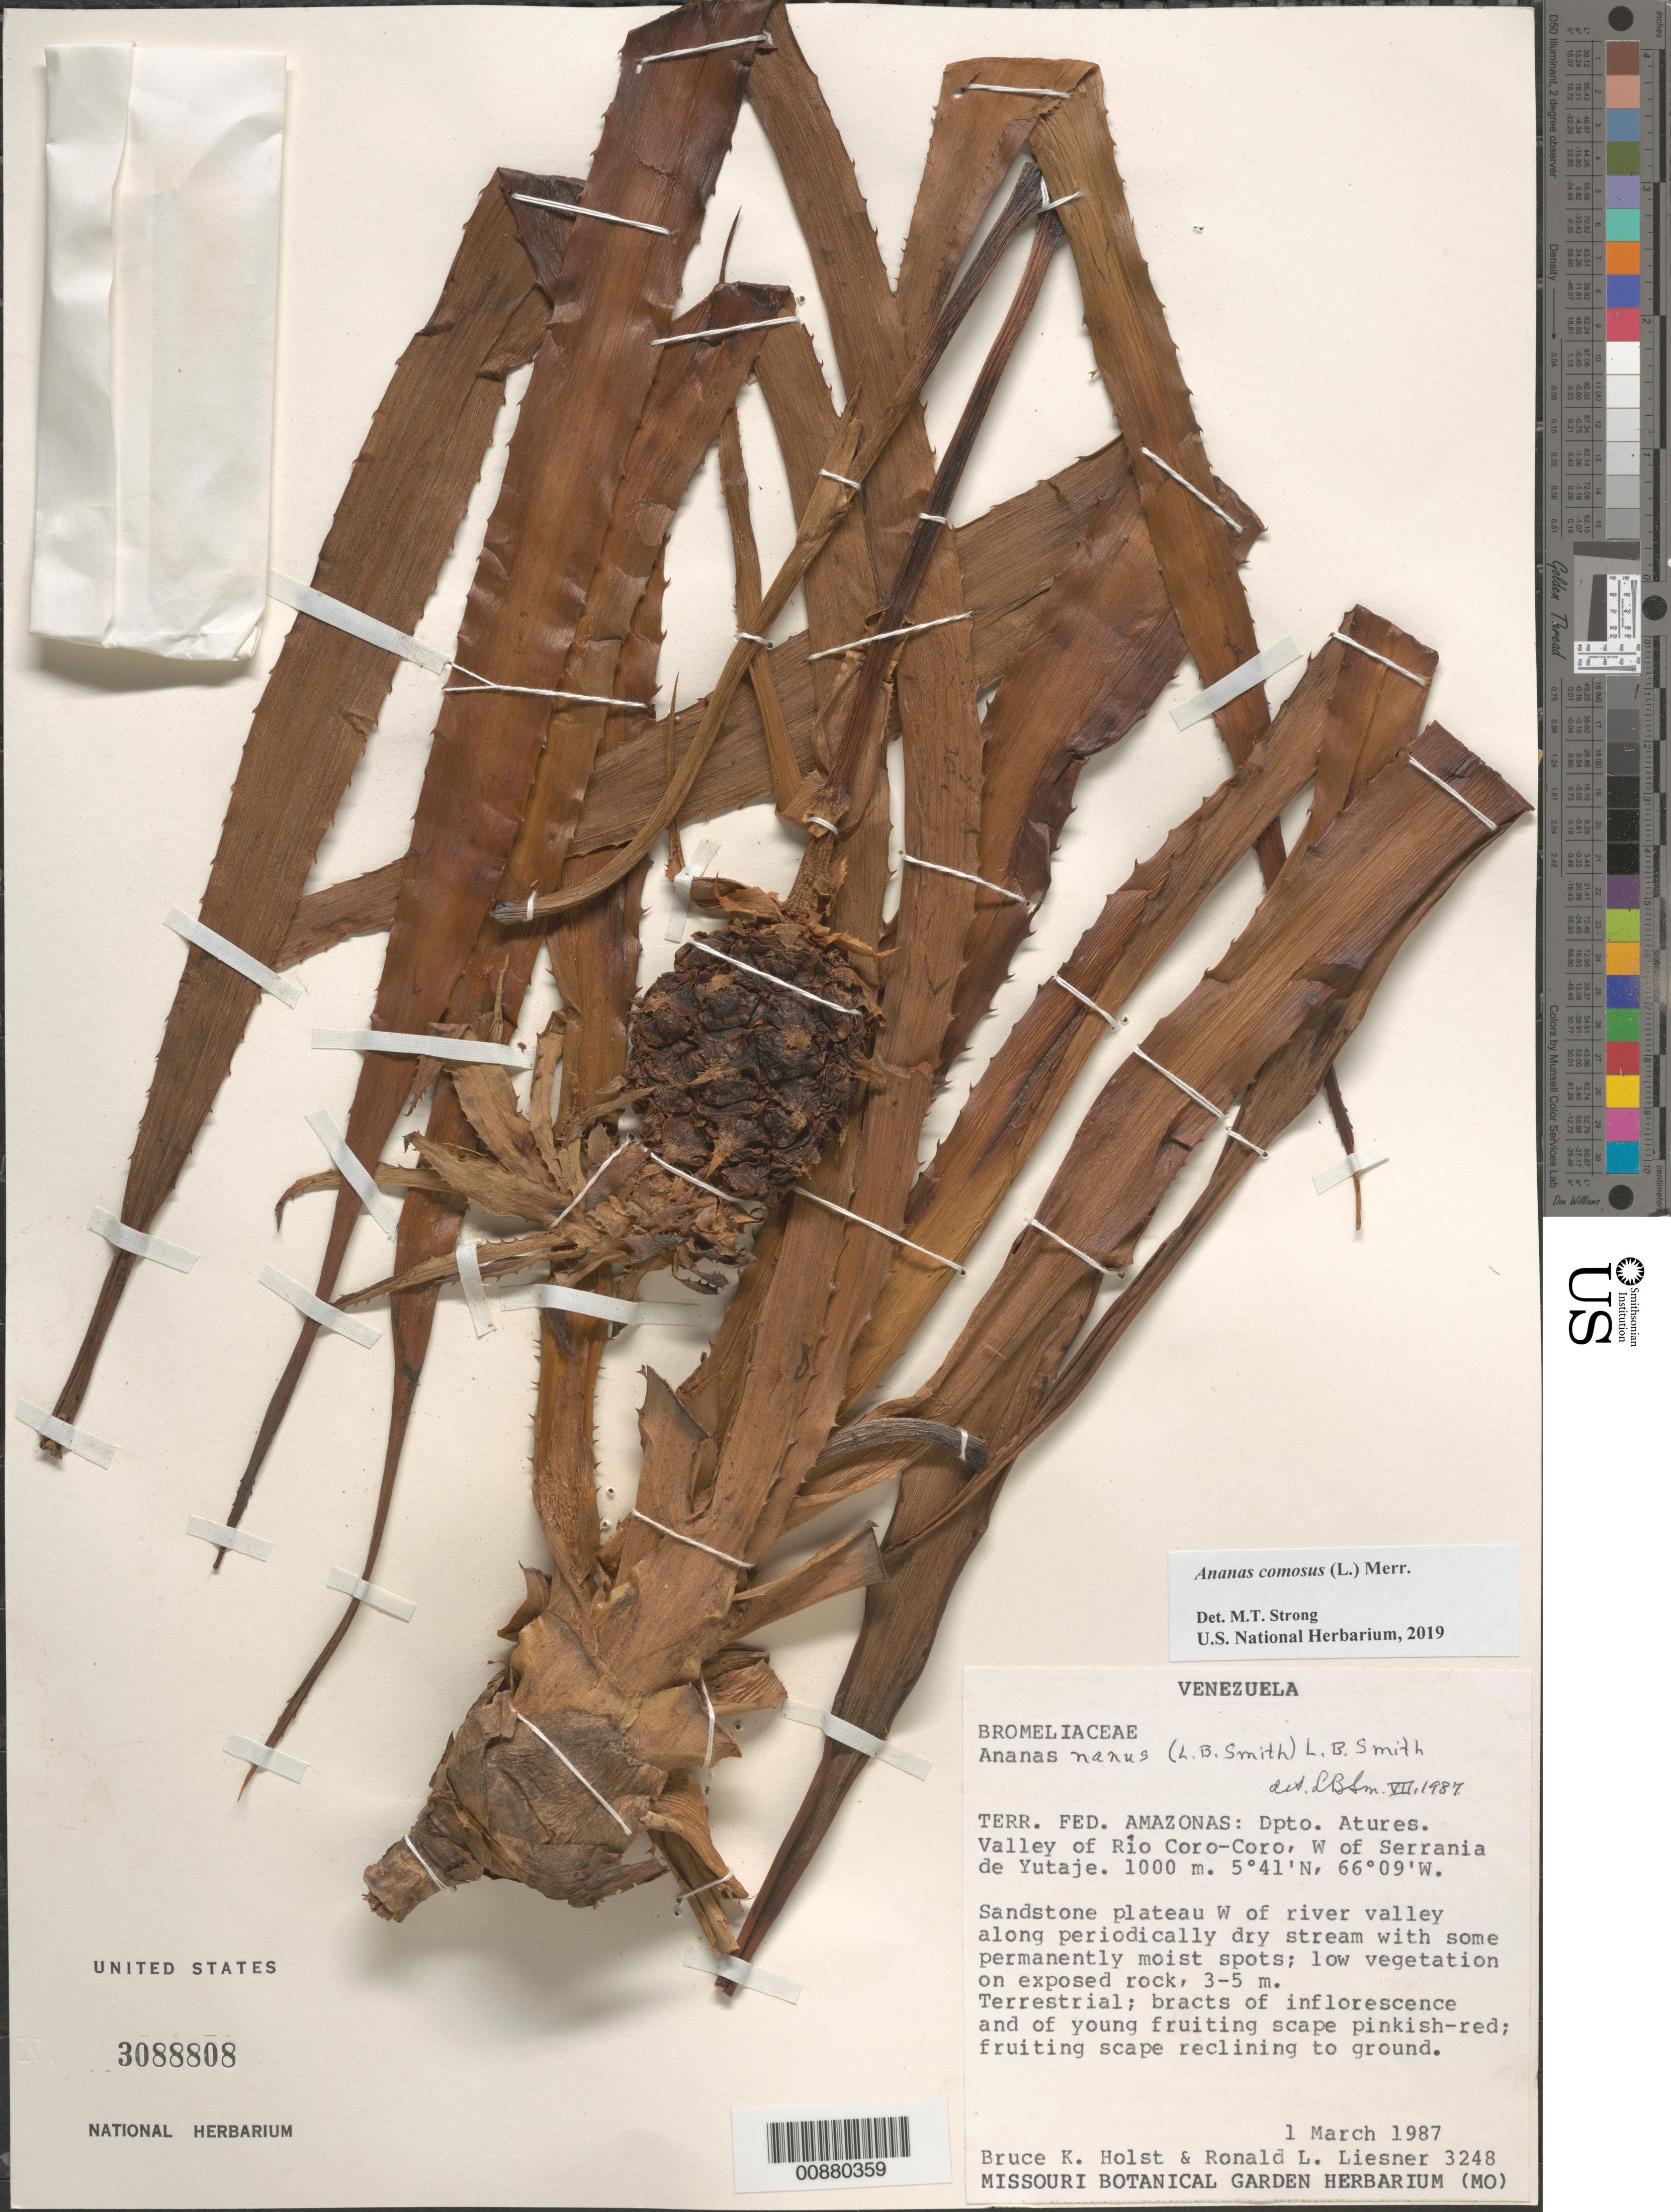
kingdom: Plantae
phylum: Tracheophyta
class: Liliopsida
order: Poales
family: Bromeliaceae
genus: Ananas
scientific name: Ananas comosus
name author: (L.) Merr.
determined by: Strong, Mark T., (BOT), Smithsonian Institution - National Museum of Natural History (UNITED STATES)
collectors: B. Holst & R. L. Liesner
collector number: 3248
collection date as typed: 1-Mar-87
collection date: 1987-03-01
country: Venezuela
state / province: Amazonas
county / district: Atures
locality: Río Coro-Coro valley, W of Serrania de Yutajé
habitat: Sandstone plateau W of river valley among periodically dry stream with some permanently moist spots; low vegetación on exposed rock, 3-5m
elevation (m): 1000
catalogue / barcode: US 3088808